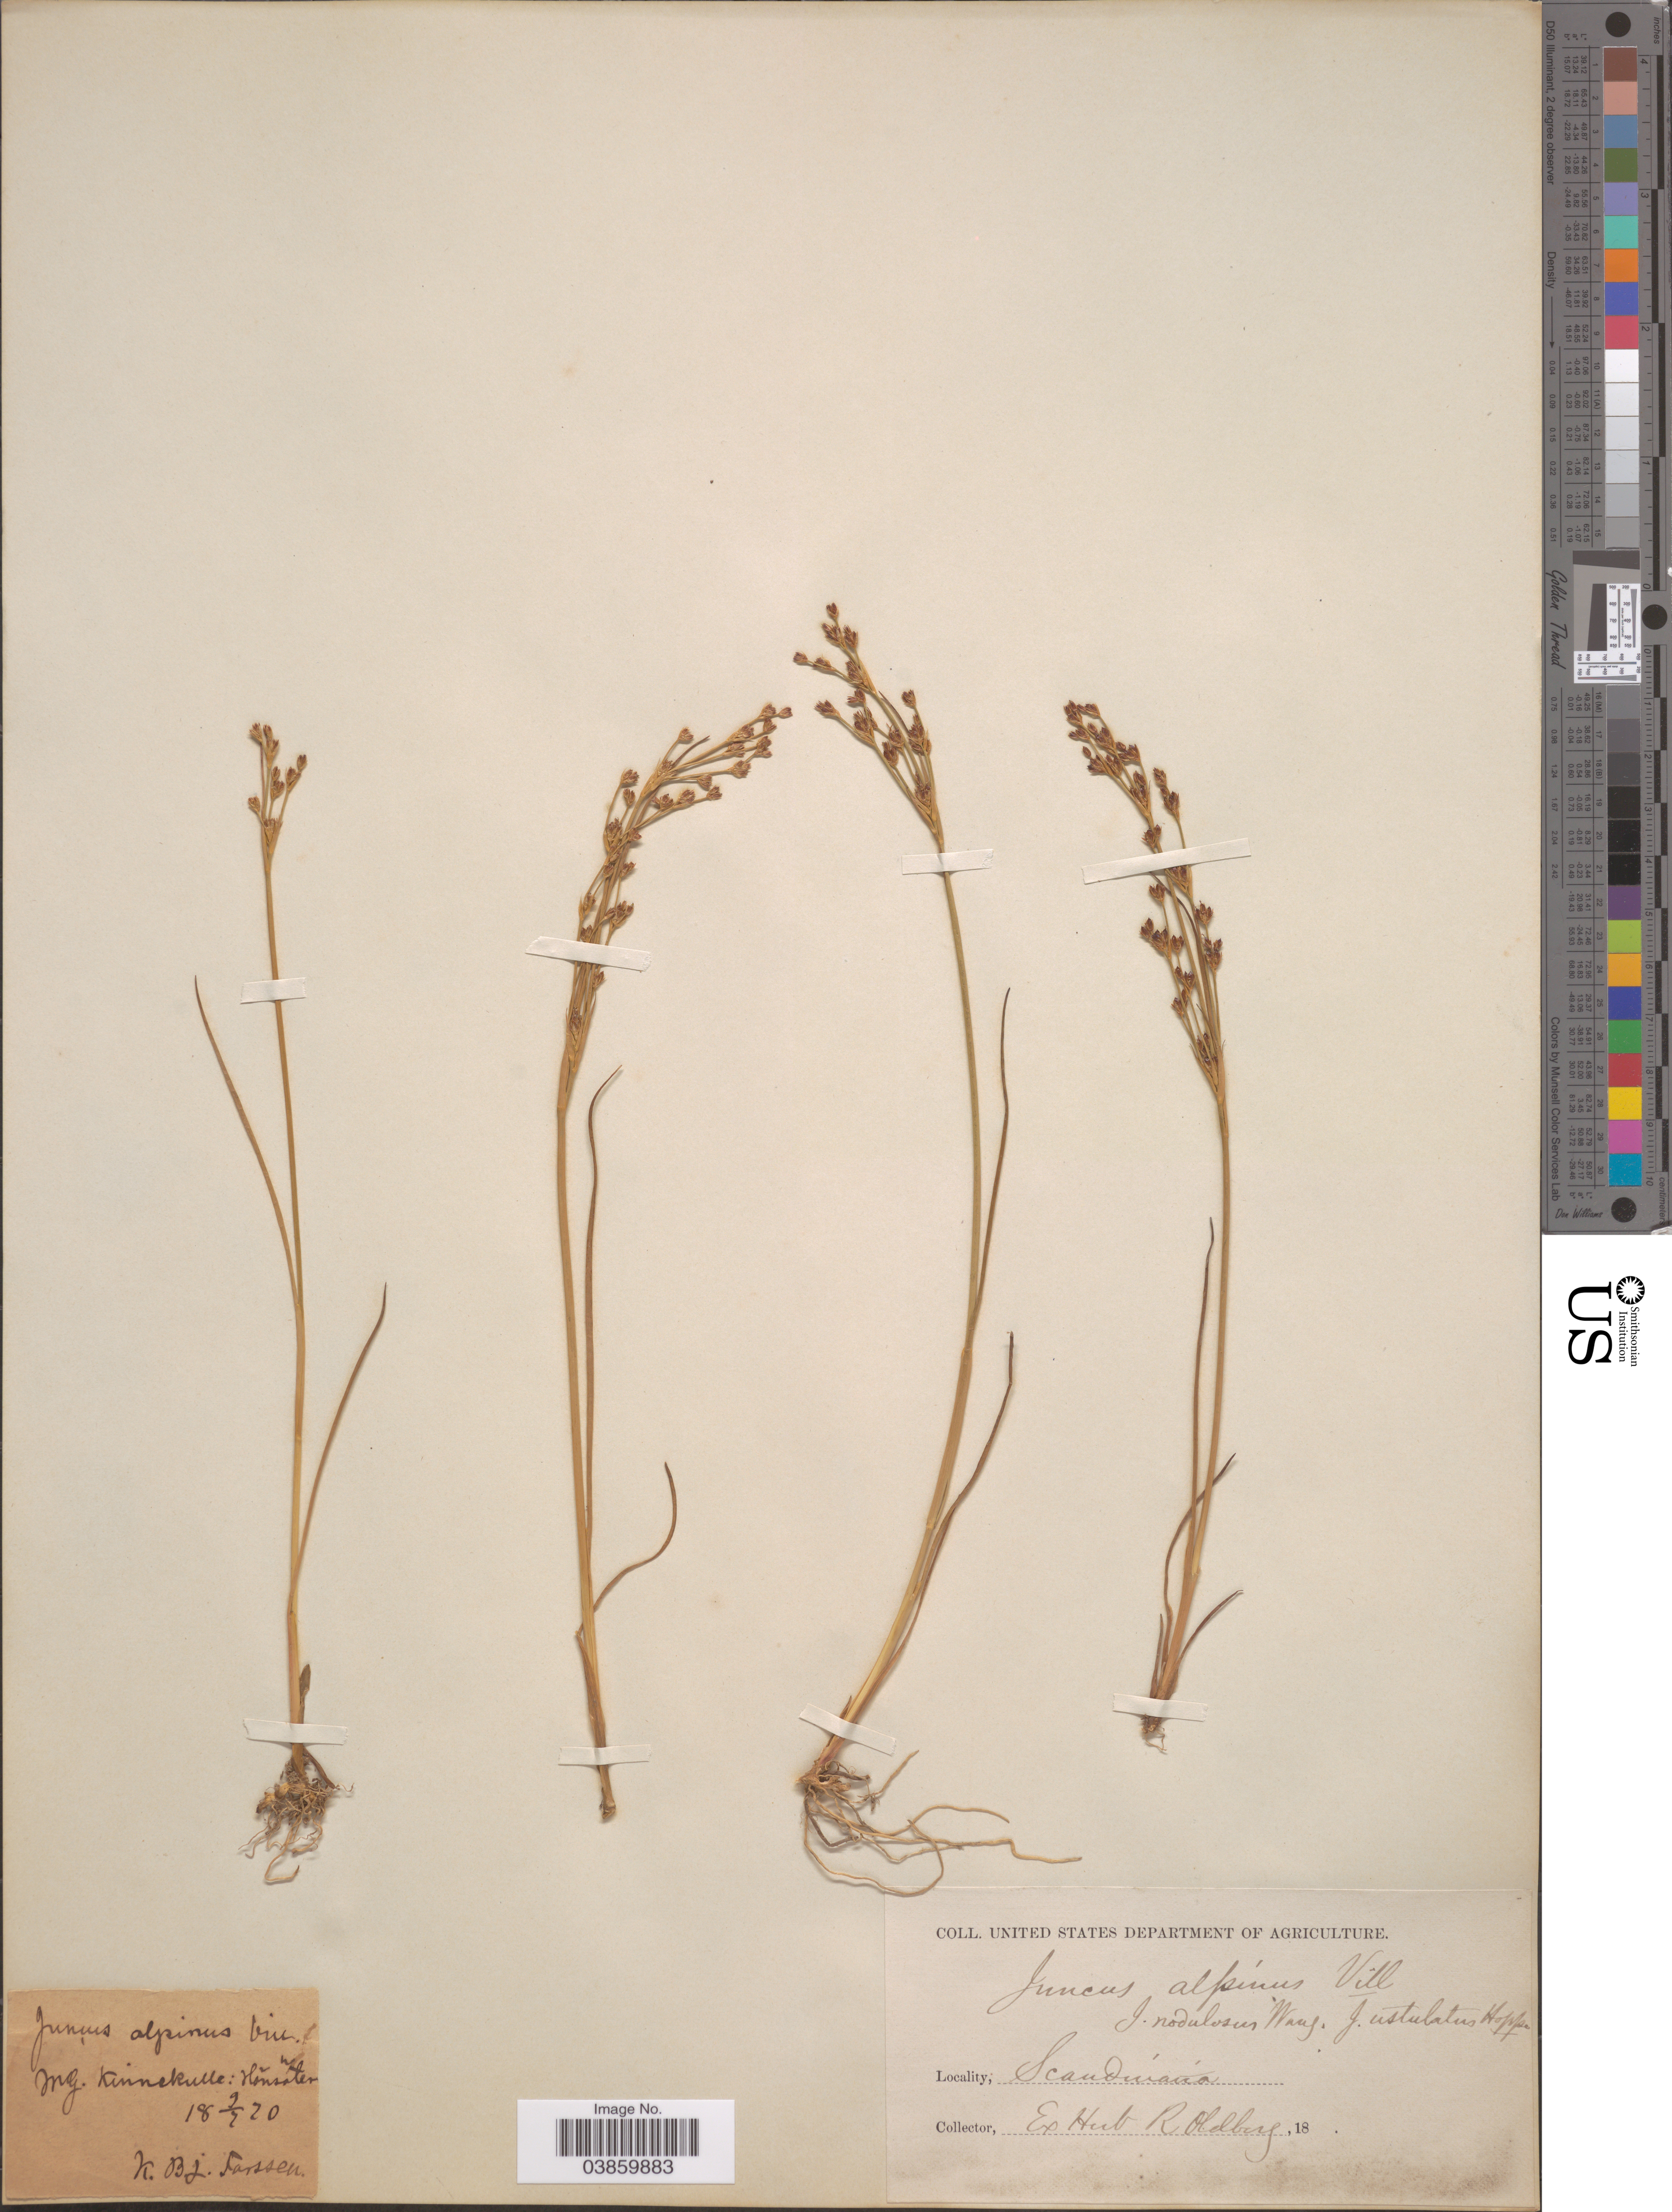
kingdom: Plantae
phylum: Tracheophyta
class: Liliopsida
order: Poales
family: Juncaceae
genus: Juncus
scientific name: Juncus alpinus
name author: Vill.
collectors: K. Farssen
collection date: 1820-07-09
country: Sweden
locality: Mg. Kinnekulle: Hõnsater. Scandinavia.